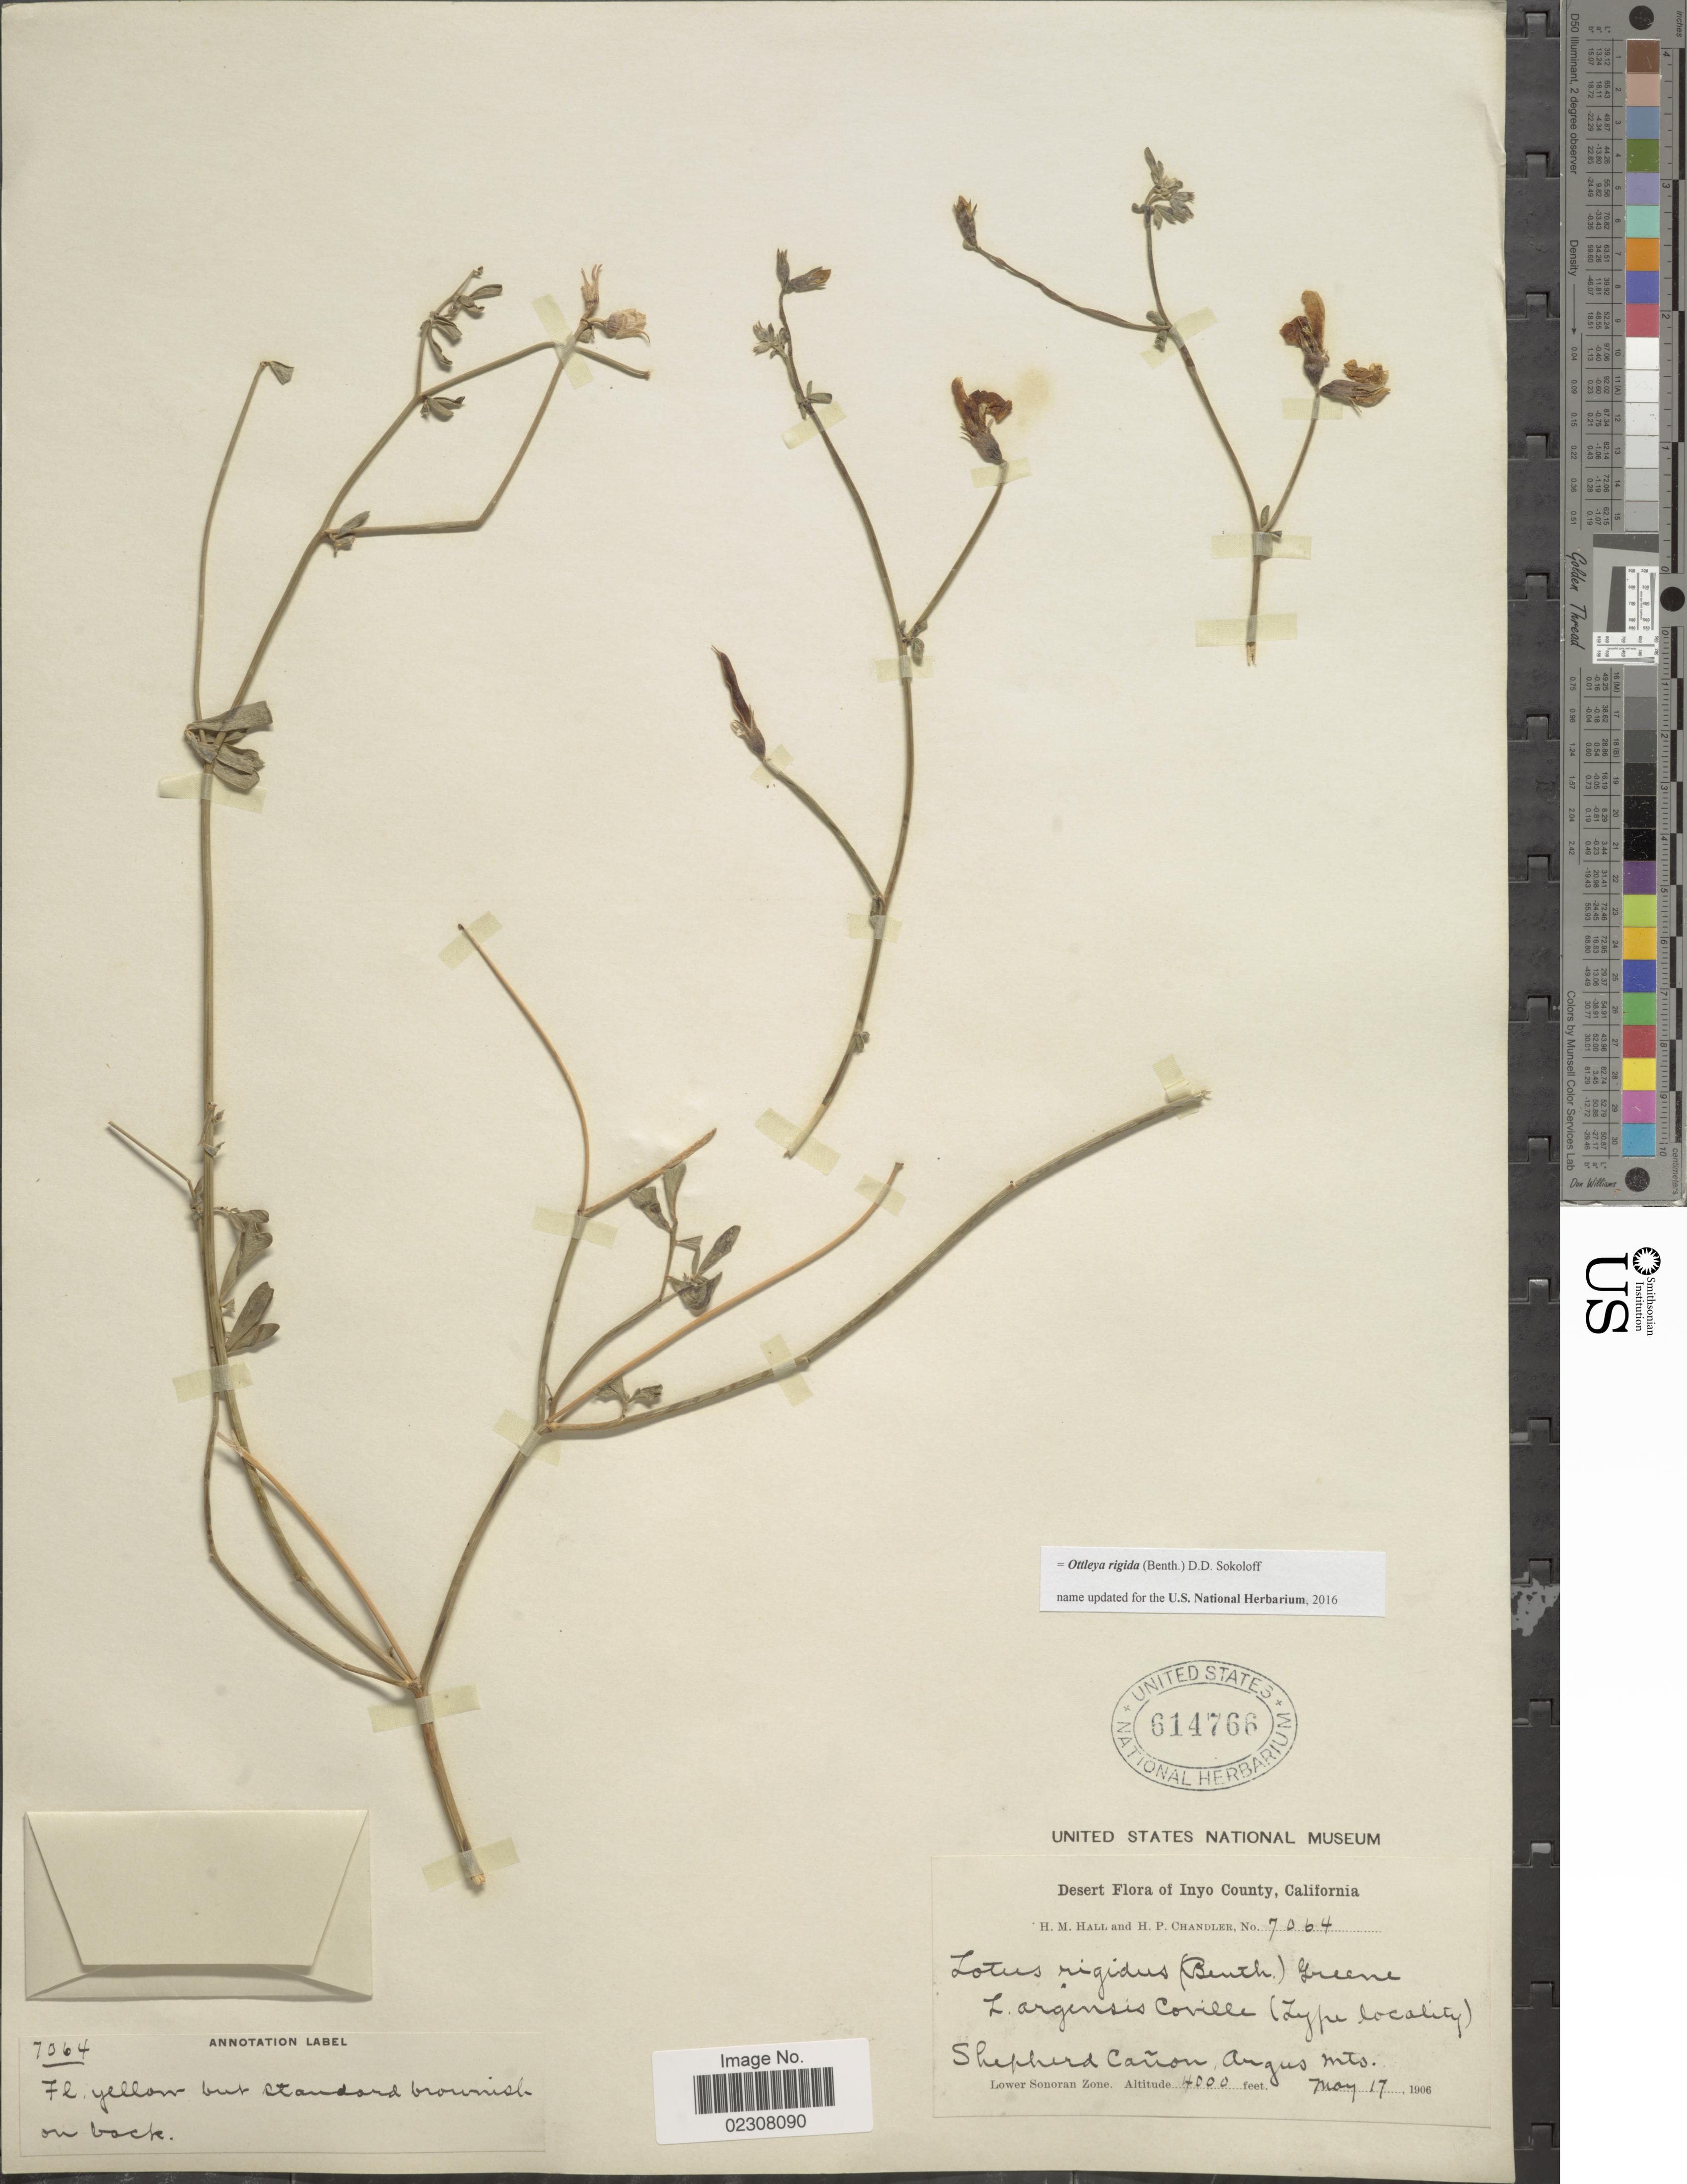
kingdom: Plantae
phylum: Tracheophyta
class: Magnoliopsida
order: Fabales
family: Fabaceae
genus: Ottleya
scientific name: Ottleya rigida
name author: (Benth.) D.D. Sokoloff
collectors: H. M. Hall & H. Chandler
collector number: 7064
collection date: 1906-05-17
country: United States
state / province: California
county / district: Inyo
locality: Desert of Inyo County, Shepperd Cañon, Argus Mts, Lower Sonoran Zone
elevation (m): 1219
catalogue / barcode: US 614766